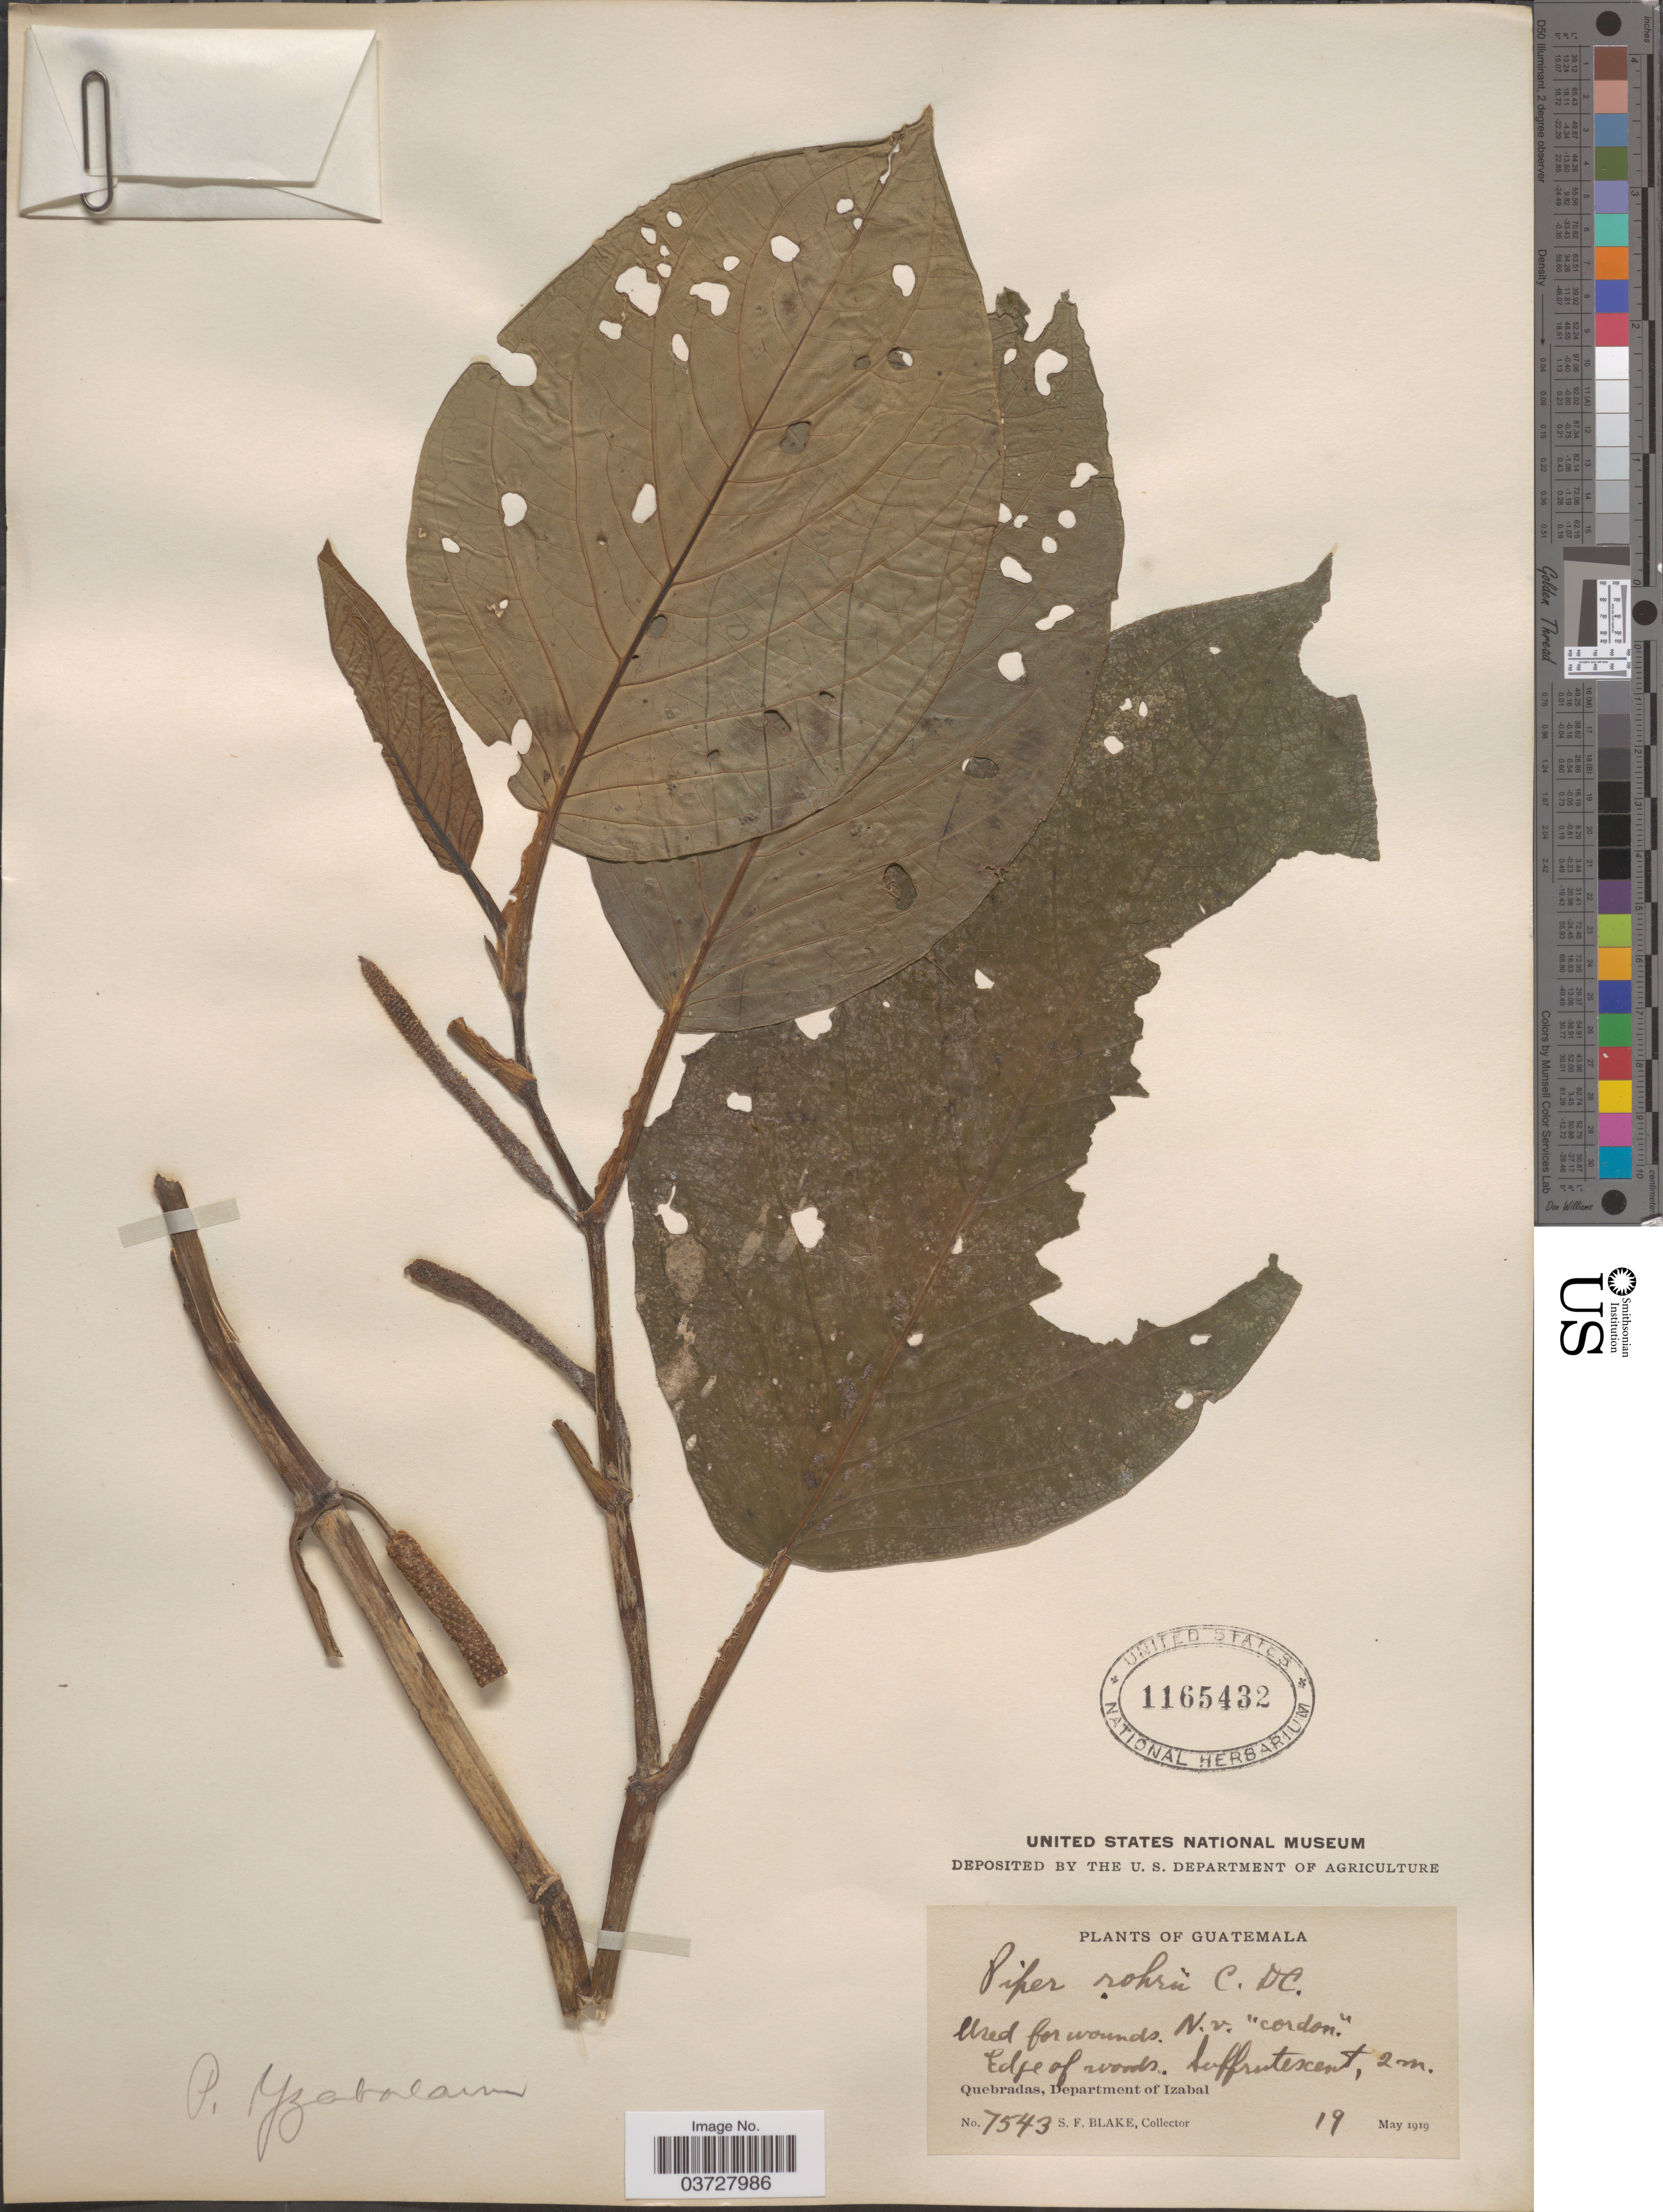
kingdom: Plantae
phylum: Tracheophyta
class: Magnoliopsida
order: Piperales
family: Piperaceae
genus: Piper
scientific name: Piper yzabalanum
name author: C. DC.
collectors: S. Blake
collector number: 7543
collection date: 1919-05-19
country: Guatemala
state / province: Izabal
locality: Quebradas, Department of Izabal.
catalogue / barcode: US 1165432